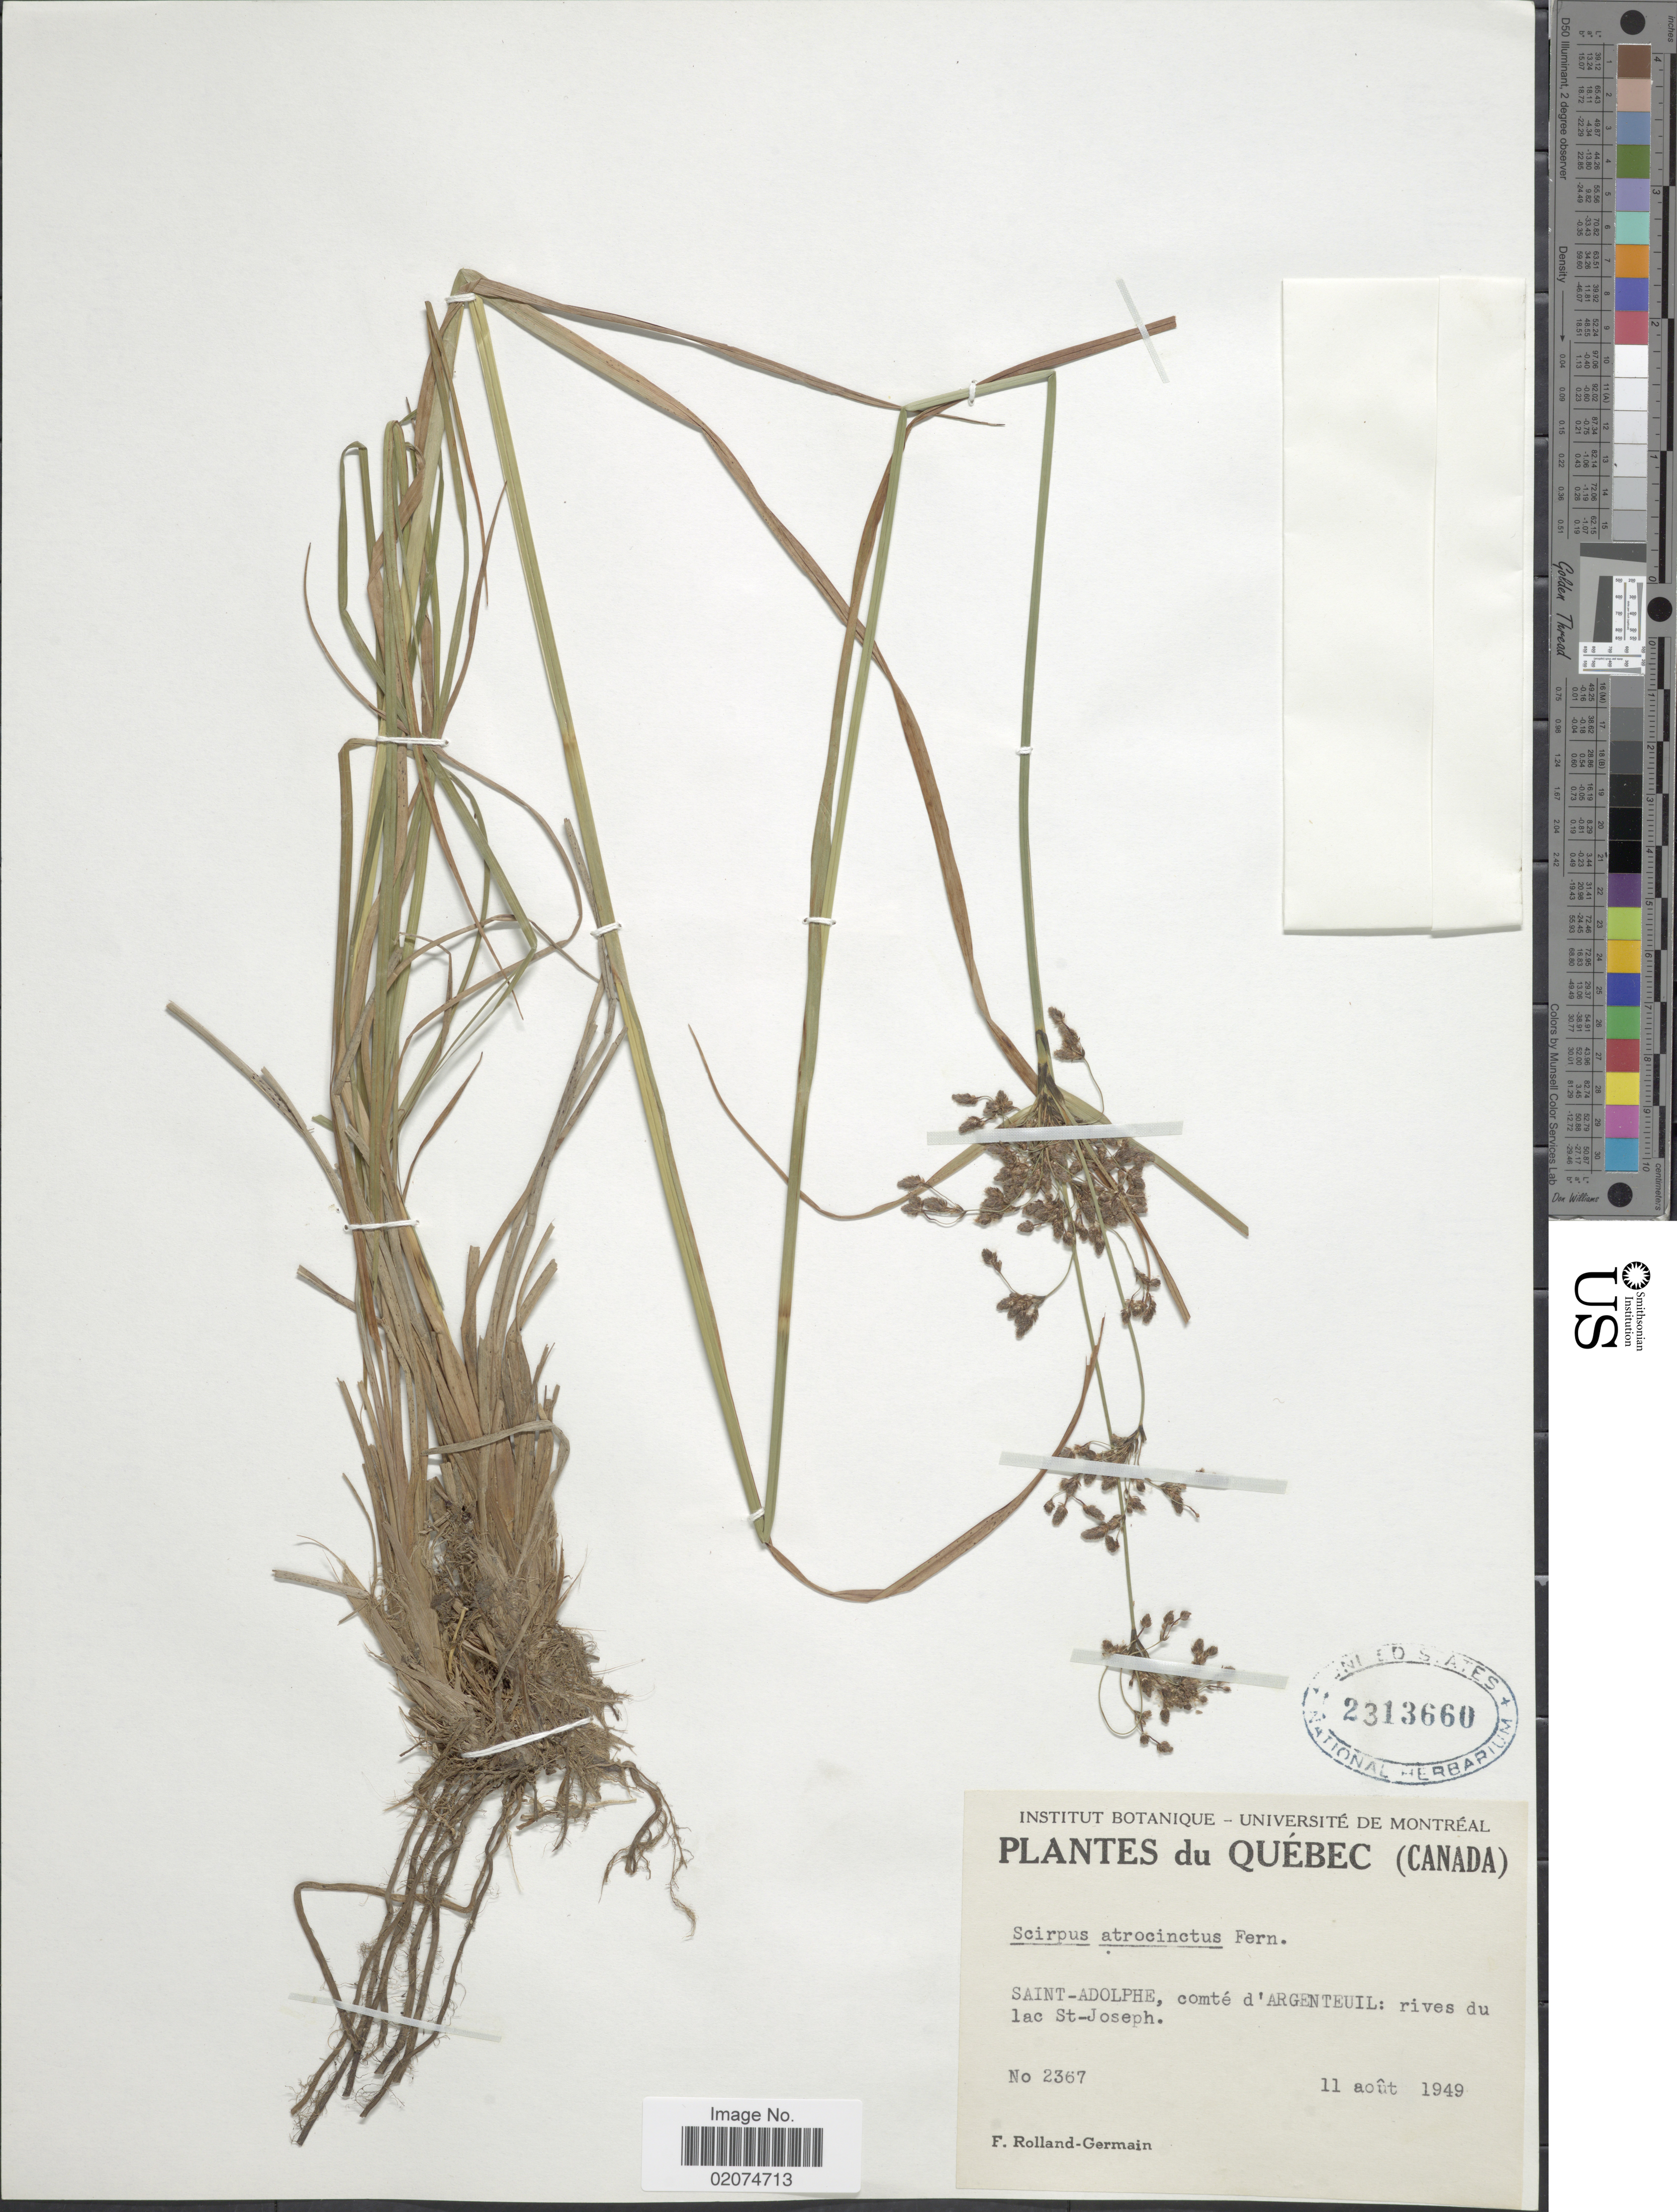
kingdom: Plantae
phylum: Tracheophyta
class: Liliopsida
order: Poales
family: Cyperaceae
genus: Scirpus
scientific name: Scirpus atrocinctus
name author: Fernald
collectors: Rolland-Germain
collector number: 2367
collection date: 1949-08-11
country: Canada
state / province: Quebec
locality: Quebec, Saint-Adolphe, comte d'Argenteuil:rives du lac St-Josepgh.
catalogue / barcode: US 2313660